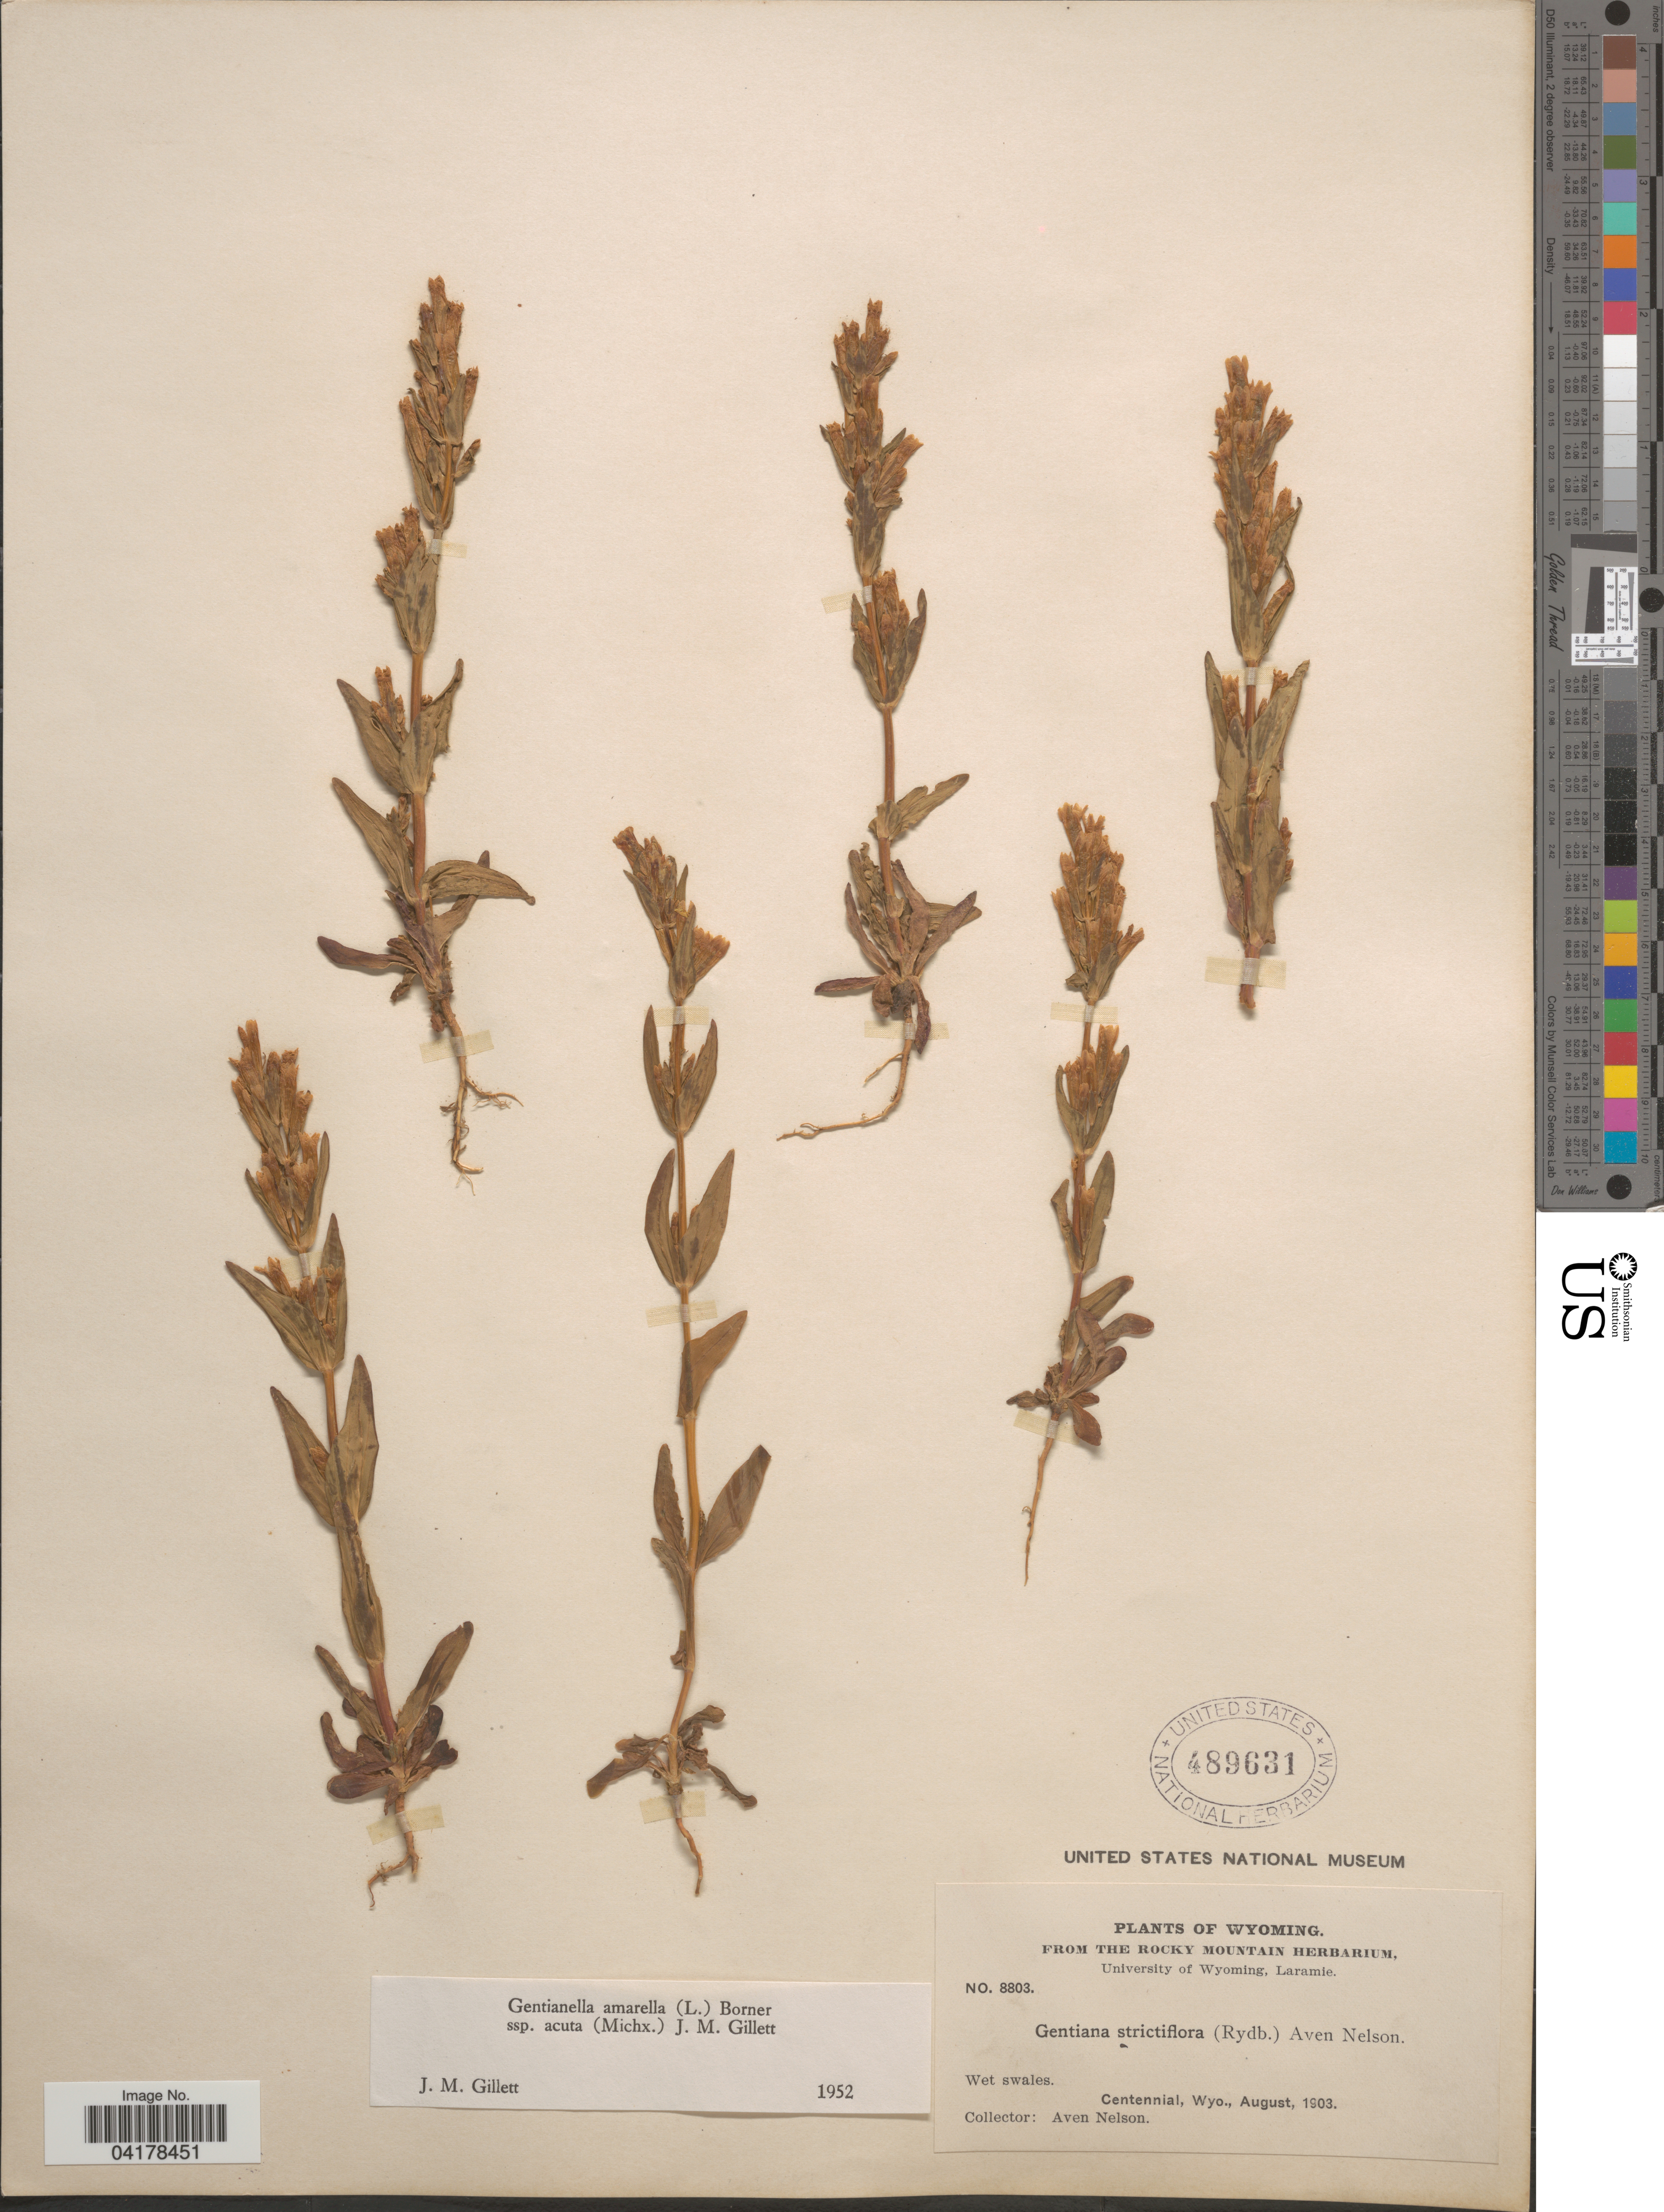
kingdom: Plantae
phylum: Tracheophyta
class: Magnoliopsida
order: Gentianales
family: Gentianaceae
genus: Gentianella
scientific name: Gentianella amarella subsp. acuta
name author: (Michx.) J.M. Gillett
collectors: A. Nelson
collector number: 8803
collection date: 1903-08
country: United States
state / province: Wyoming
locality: Centennial.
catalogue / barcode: US 489631